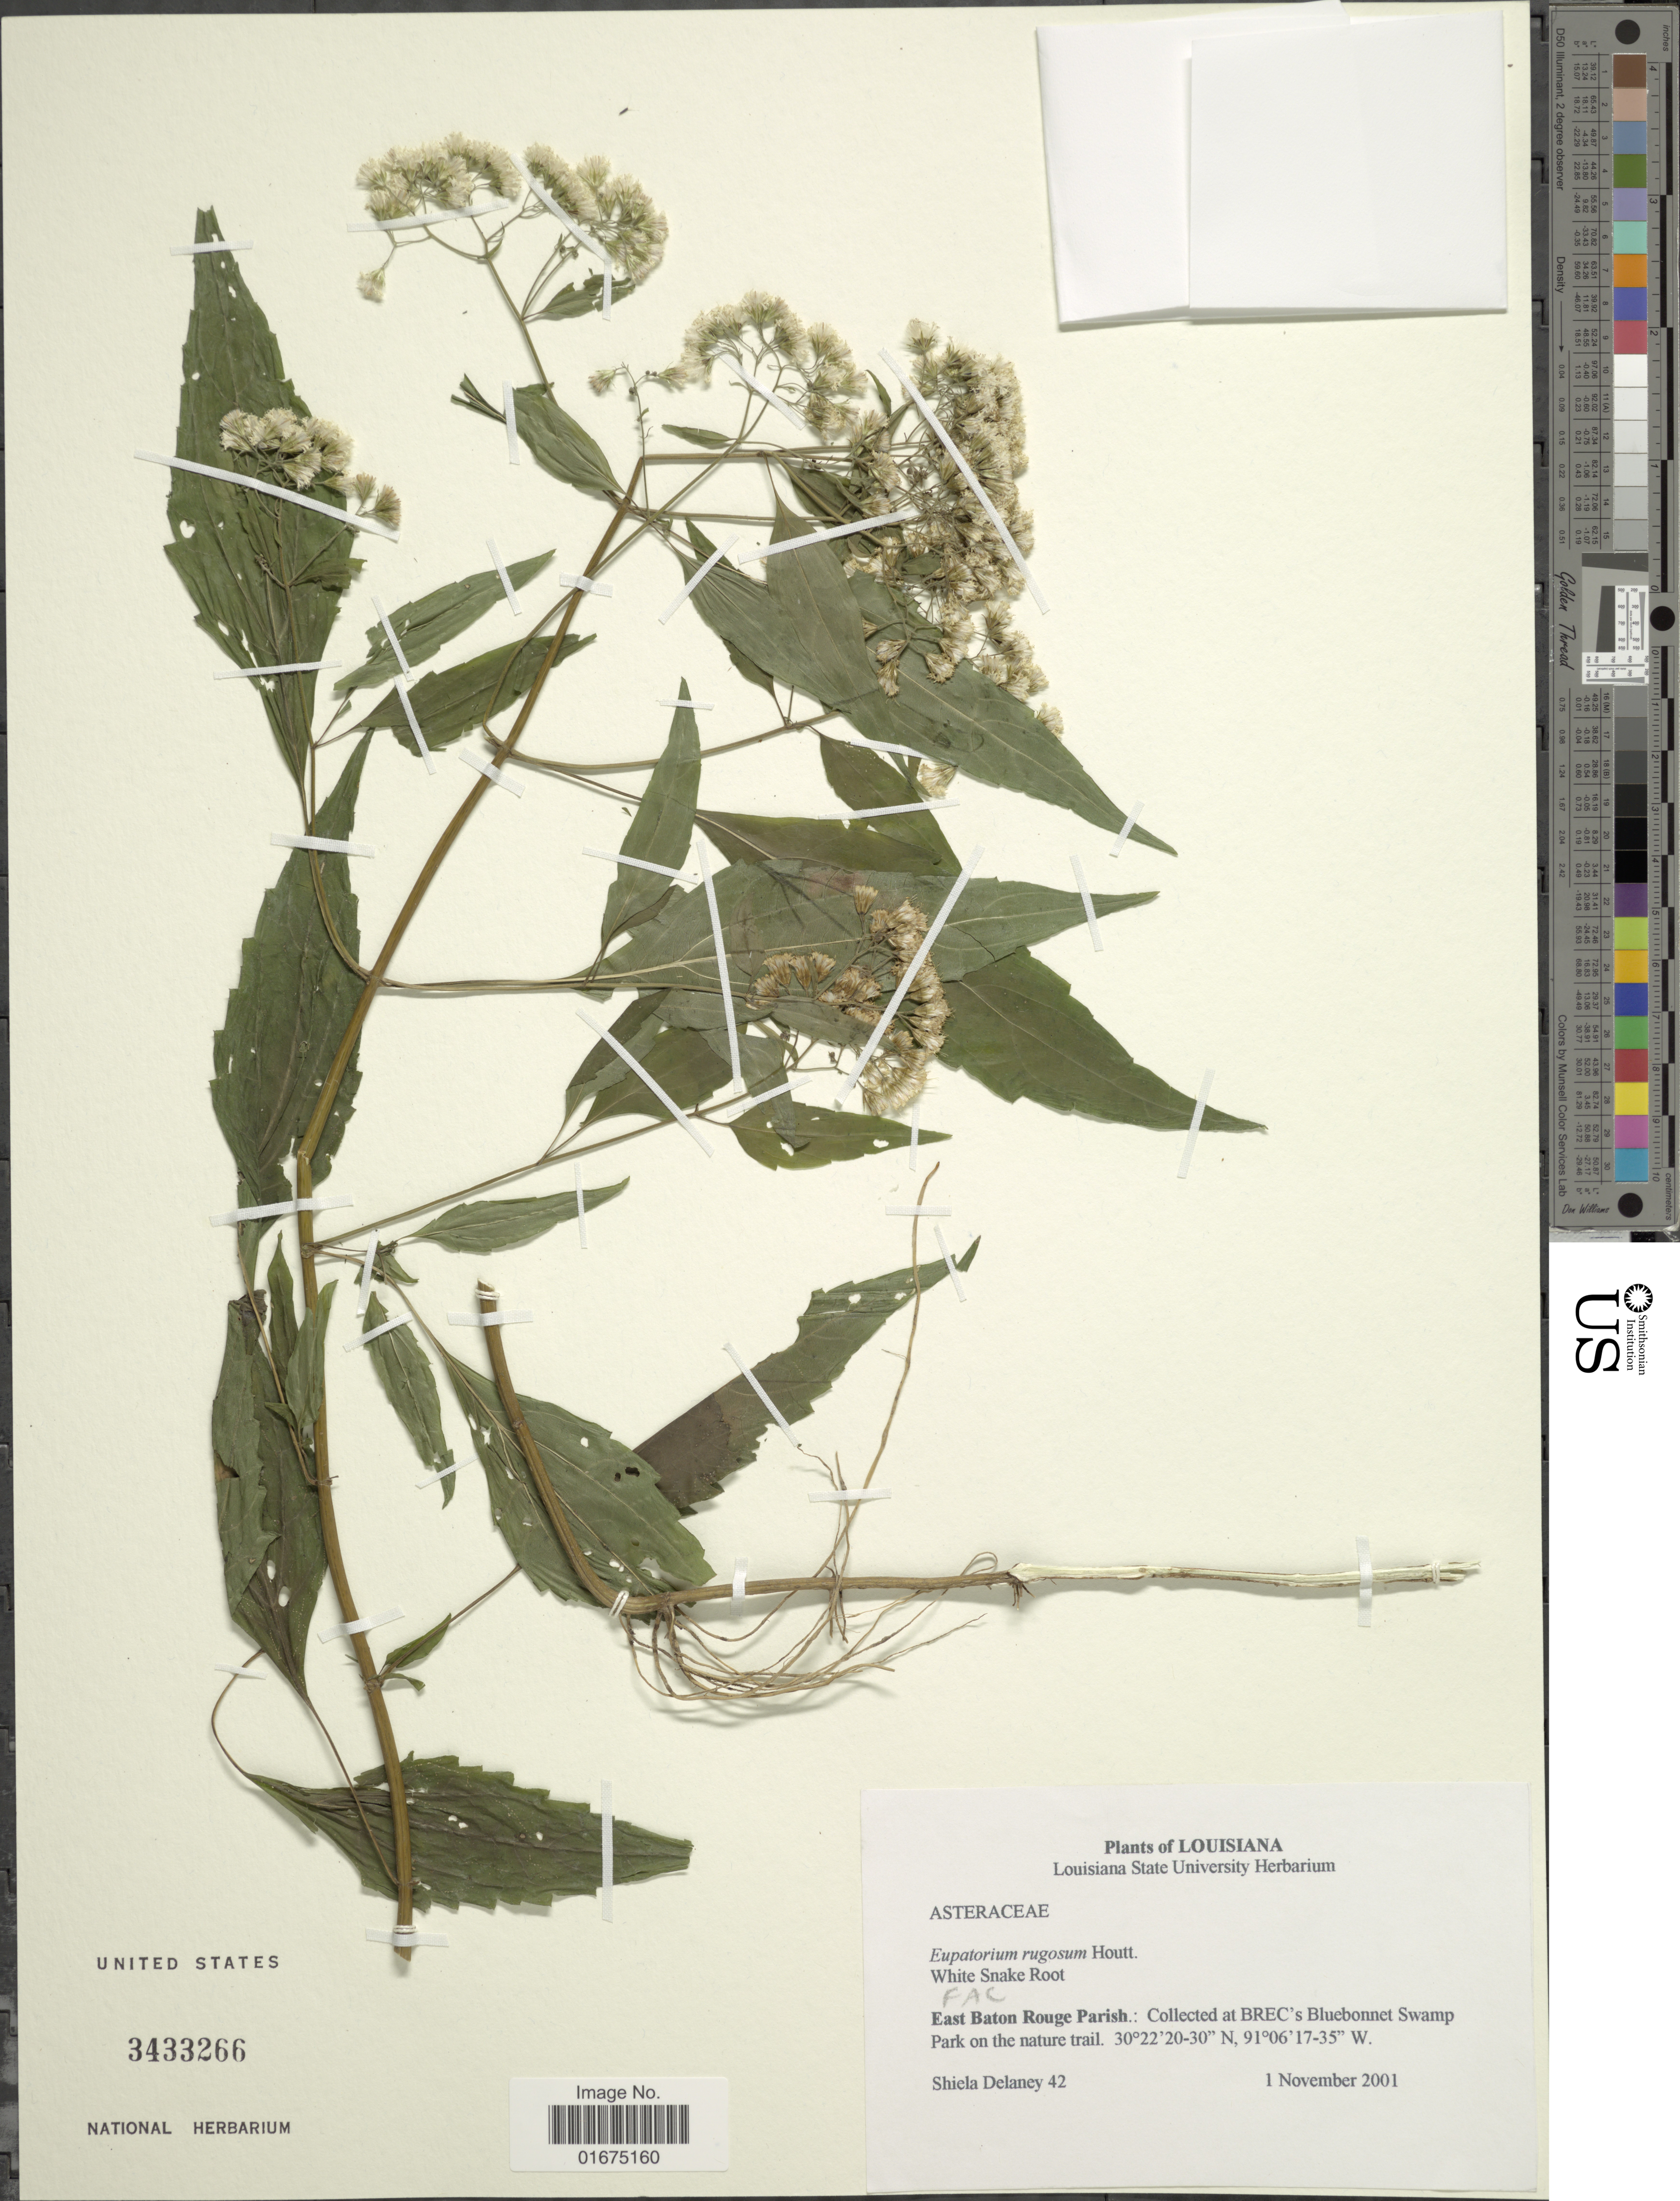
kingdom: Plantae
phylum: Tracheophyta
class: Magnoliopsida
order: Asterales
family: Asteraceae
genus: Ageratina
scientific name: Ageratina altissima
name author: (L.) R.M. King & H. Rob.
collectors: S. Delaney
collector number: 42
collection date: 2001-11-01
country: United States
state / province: Louisiana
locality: East Baton Rouge Parish: Collected at BREC's Bluebonnet Swamp Park on the nature trail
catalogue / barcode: US 3433266